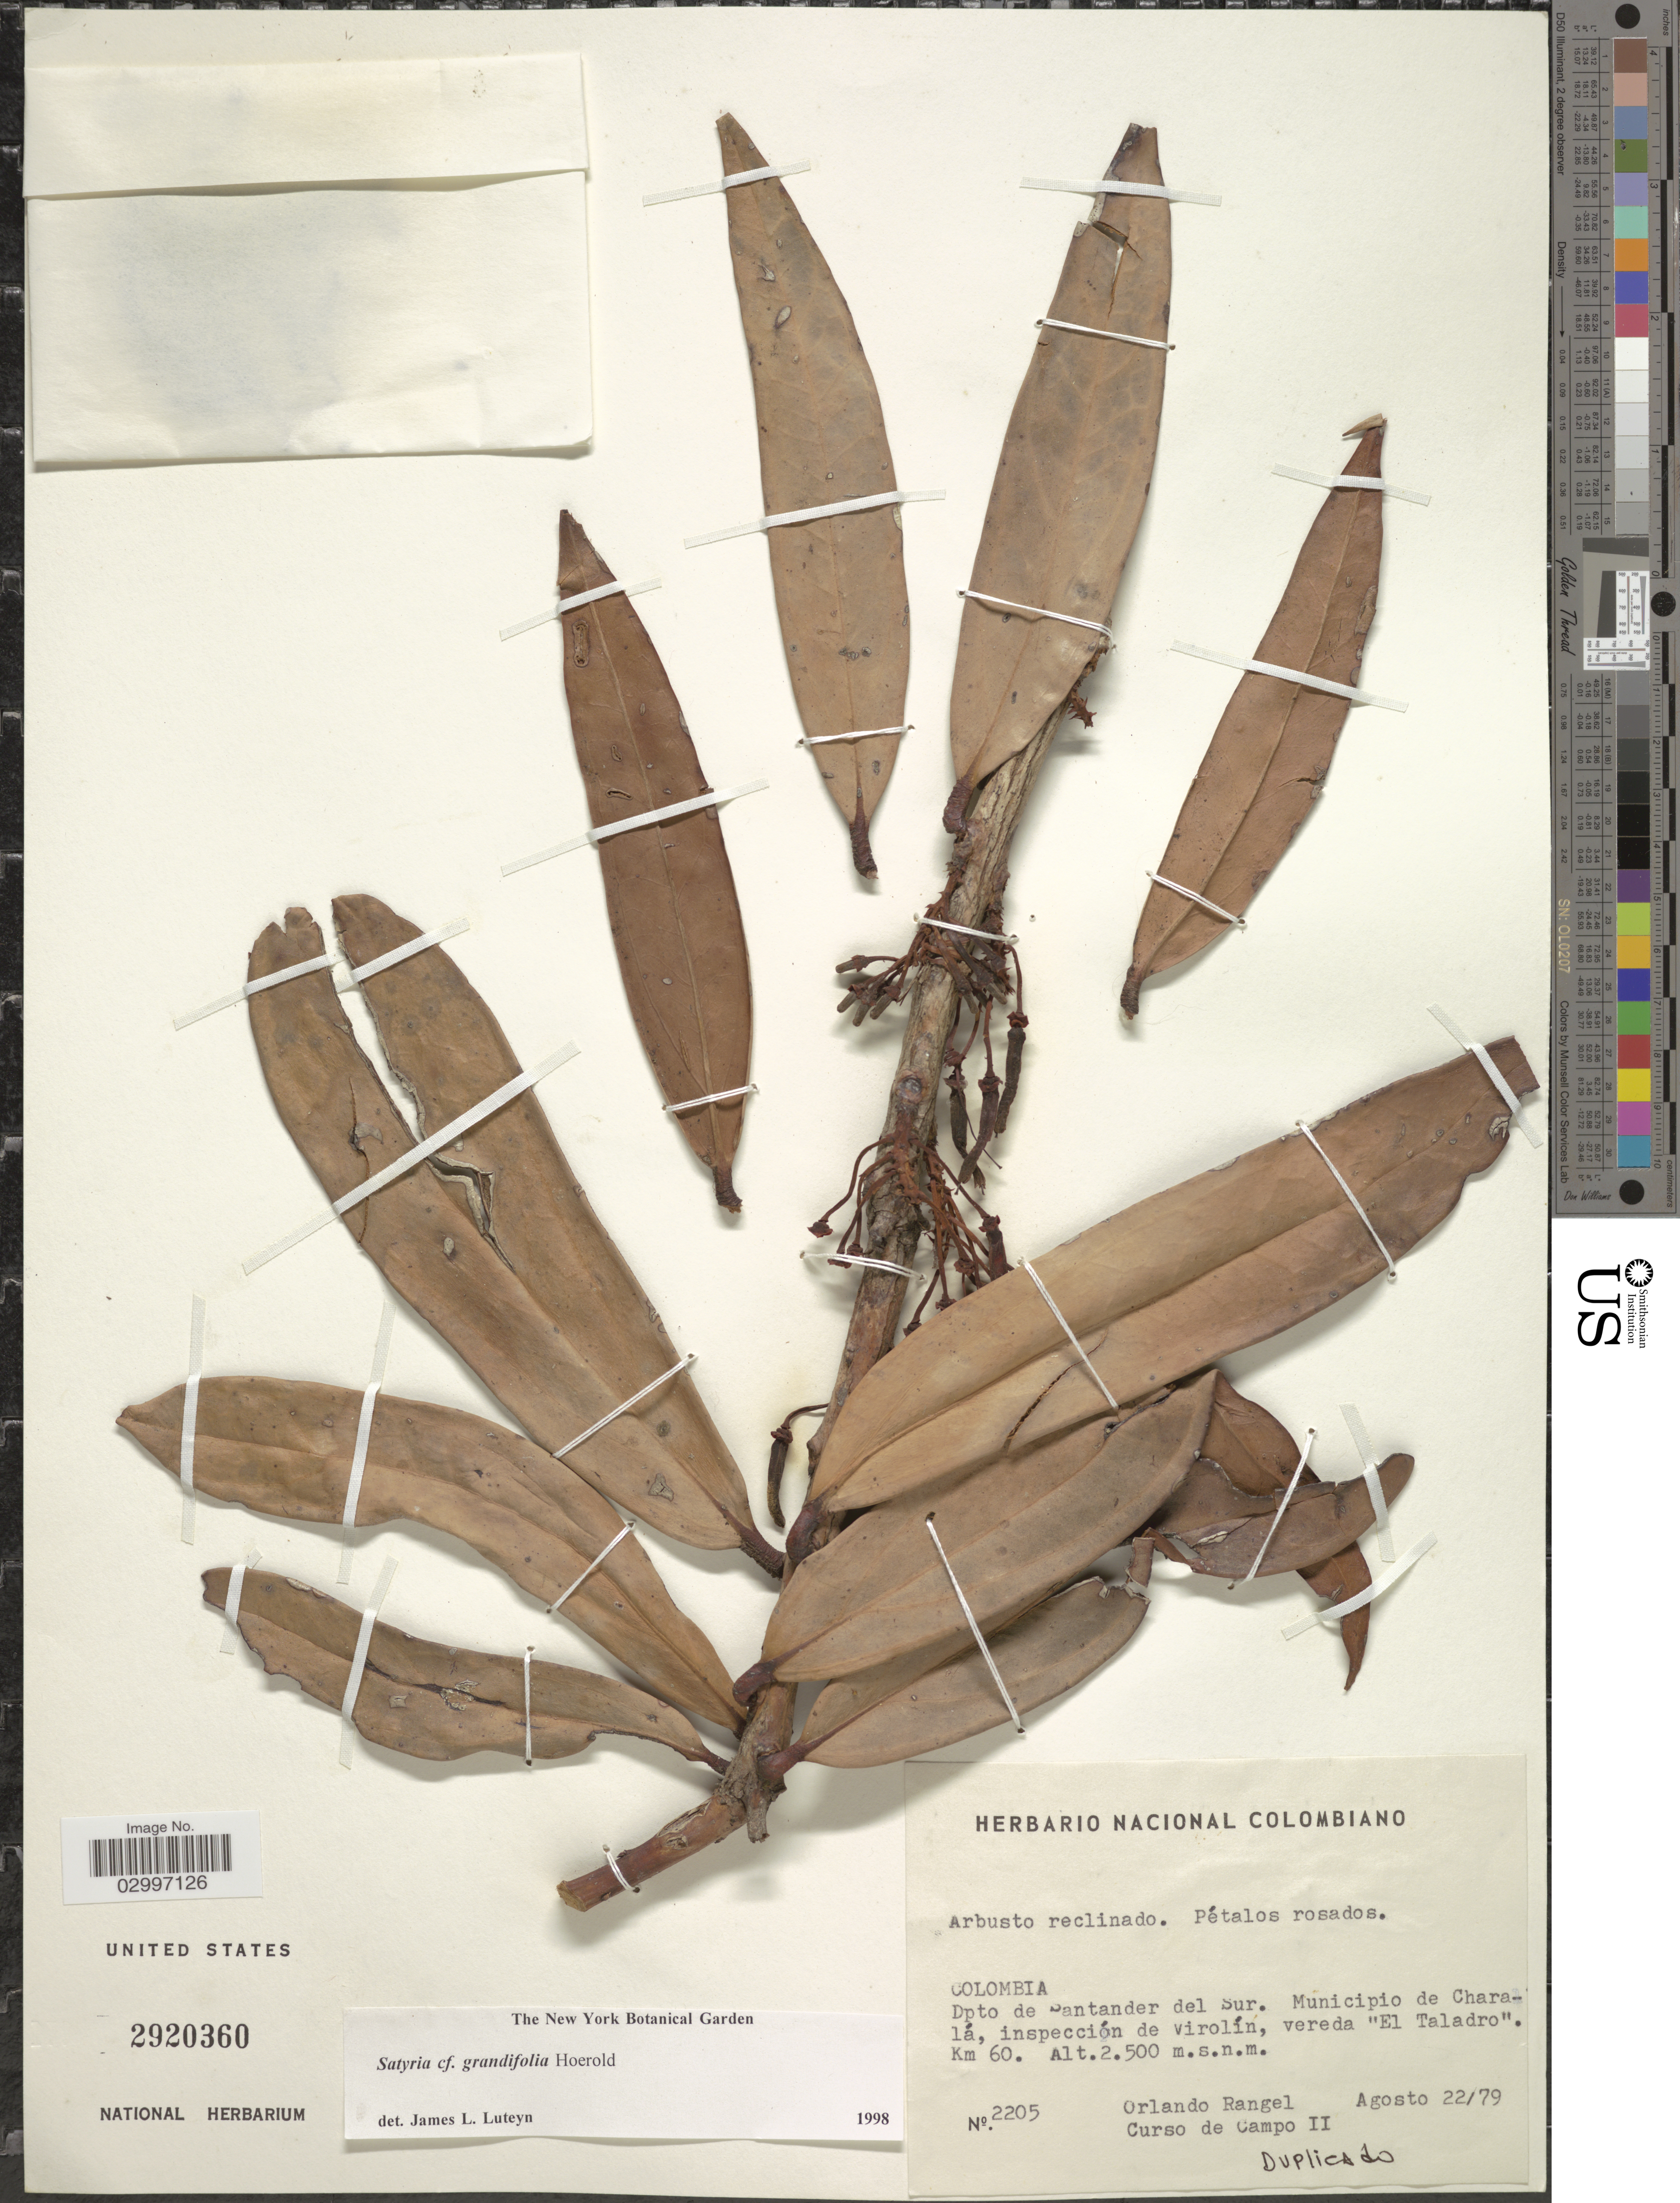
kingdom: Plantae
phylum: Tracheophyta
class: Magnoliopsida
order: Ericales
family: Ericaceae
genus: Satyria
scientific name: Satyria grandifolia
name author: Hoerold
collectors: O. Rangel & Curso de Campo 2-1979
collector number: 2205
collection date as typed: Transcribed d/m/y: 22/8/79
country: Colombia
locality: Dpto de Santander del Sur, Municipio de Charalá, inspección de Virolín, vereda "El Taladro", Km 60.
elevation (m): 2500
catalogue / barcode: US 2920360